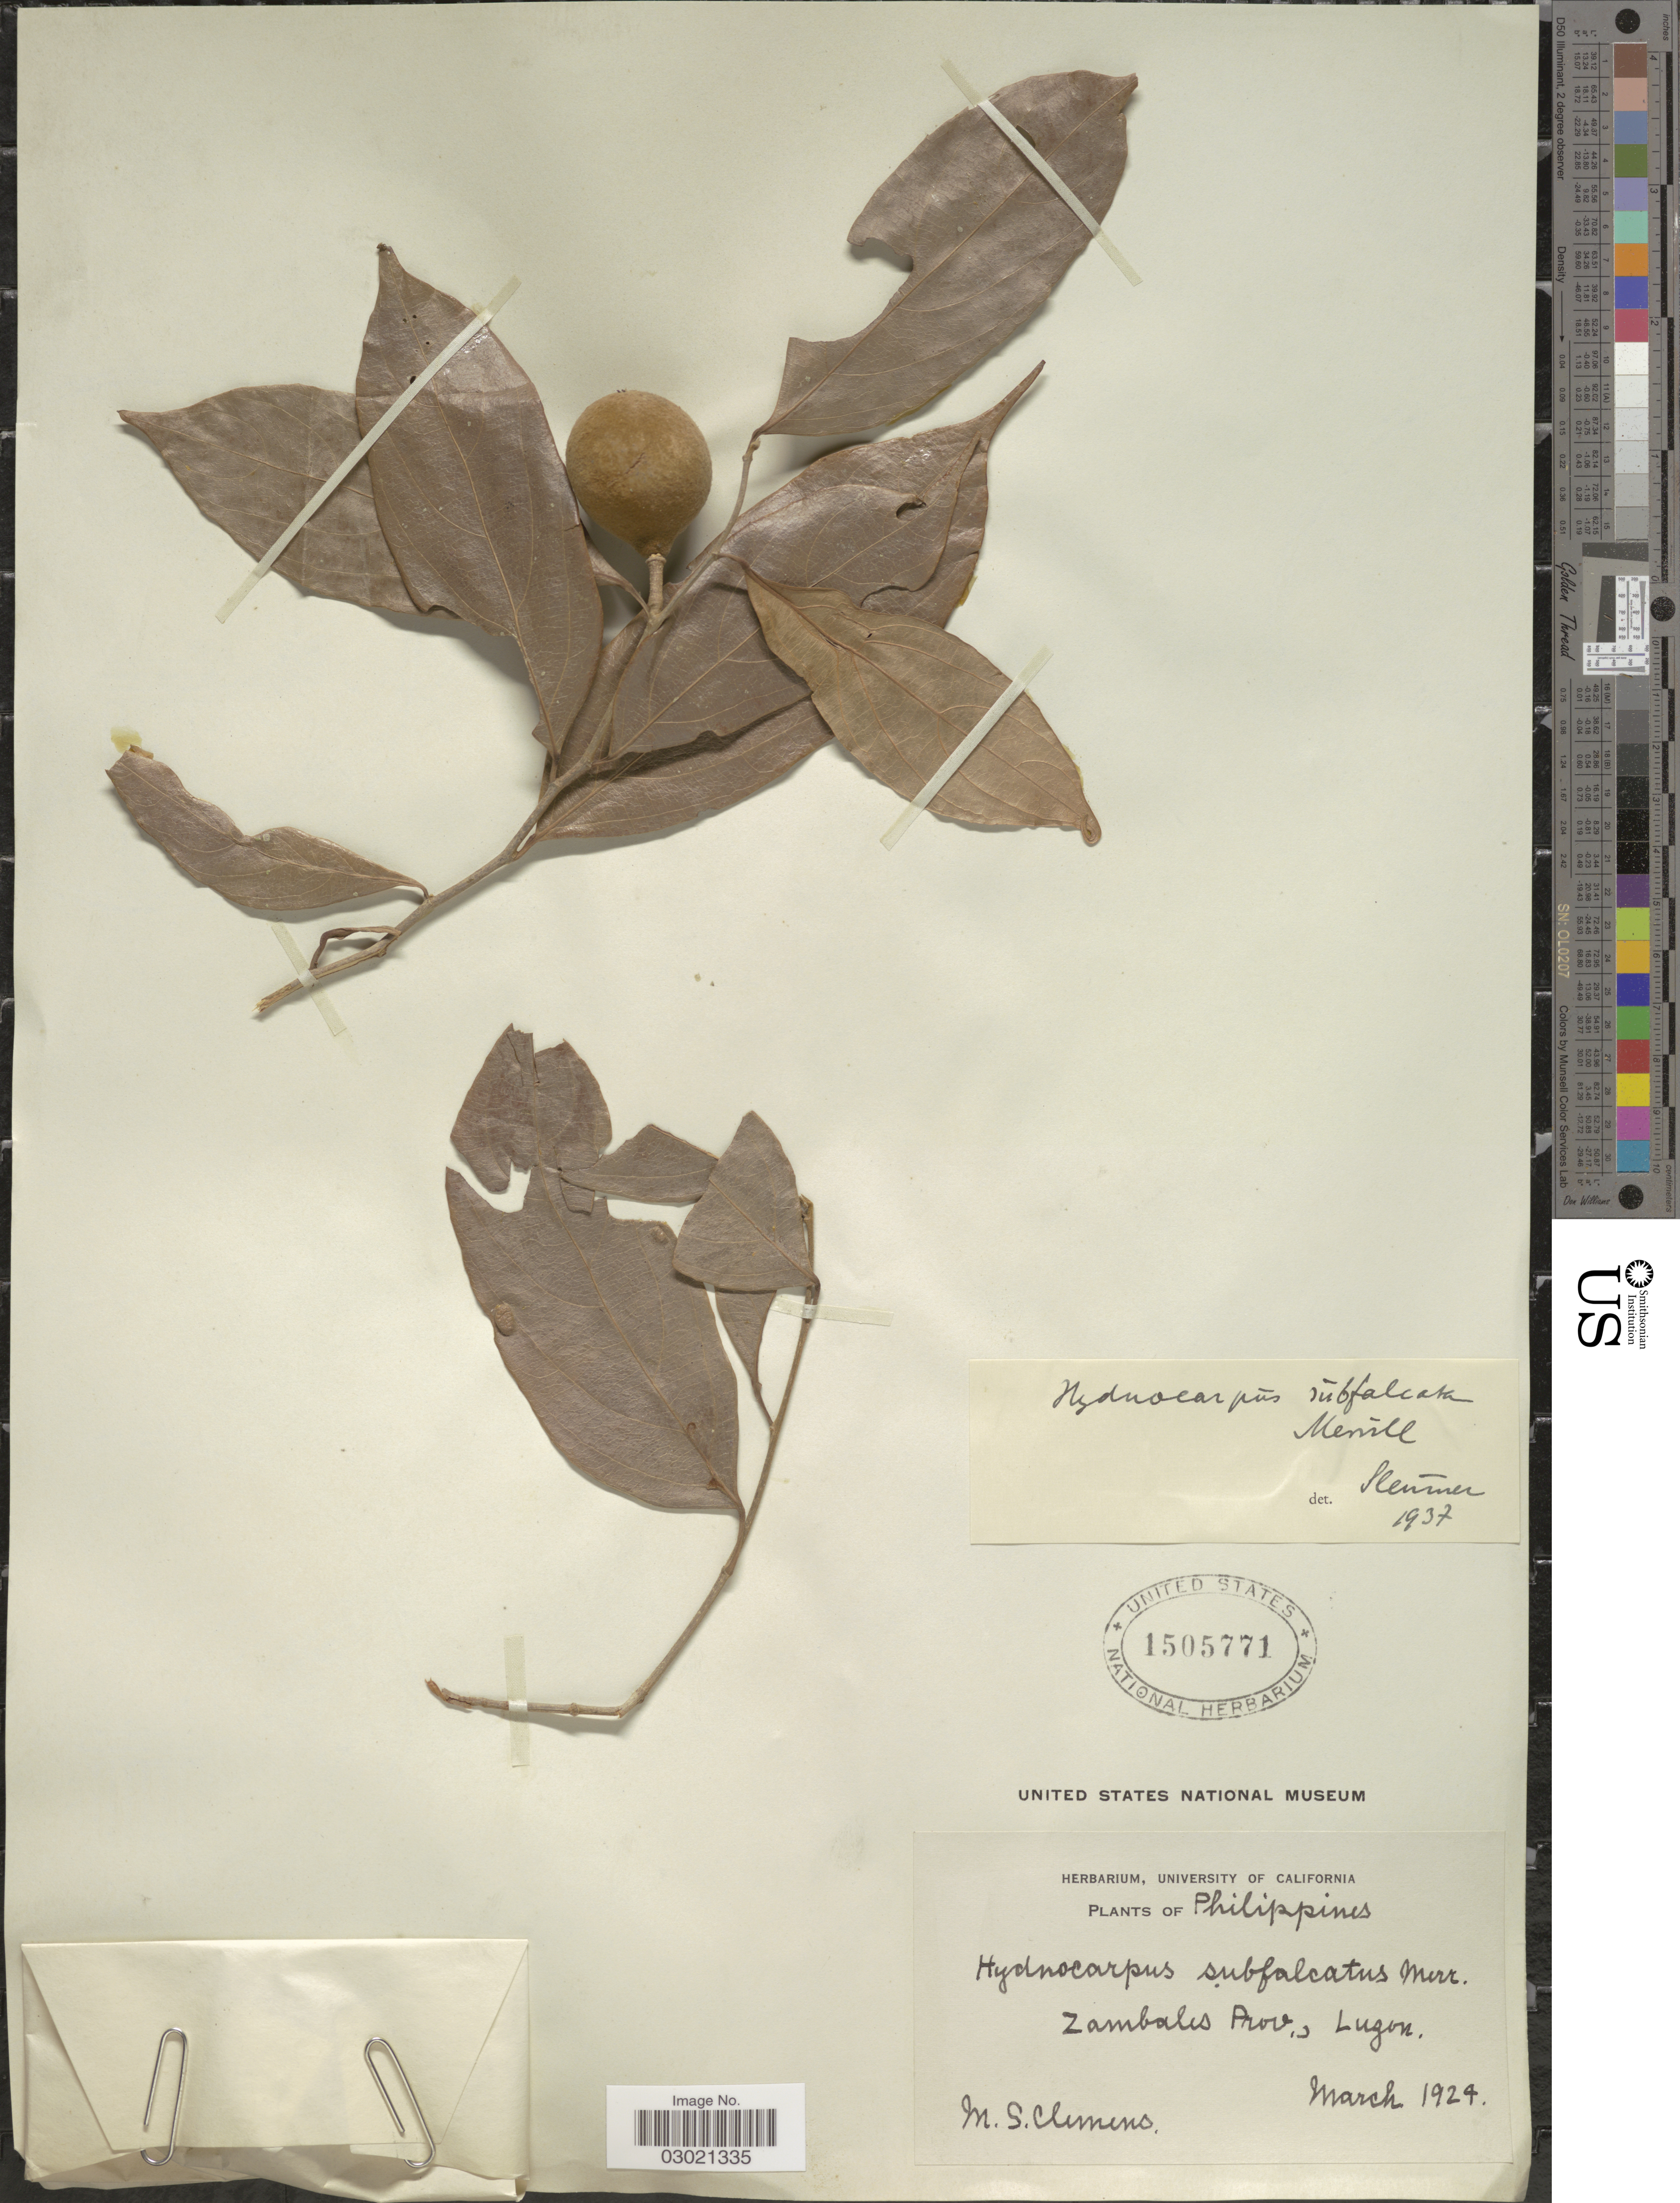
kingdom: Plantae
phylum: Tracheophyta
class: Magnoliopsida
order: Malpighiales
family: Achariaceae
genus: Hydnocarpus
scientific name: Hydnocarpus subfalcatus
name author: Merr.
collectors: M. S. Clemens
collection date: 1924-03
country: Philippines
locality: Zambales Prov., Luzon.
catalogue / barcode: US 1505771